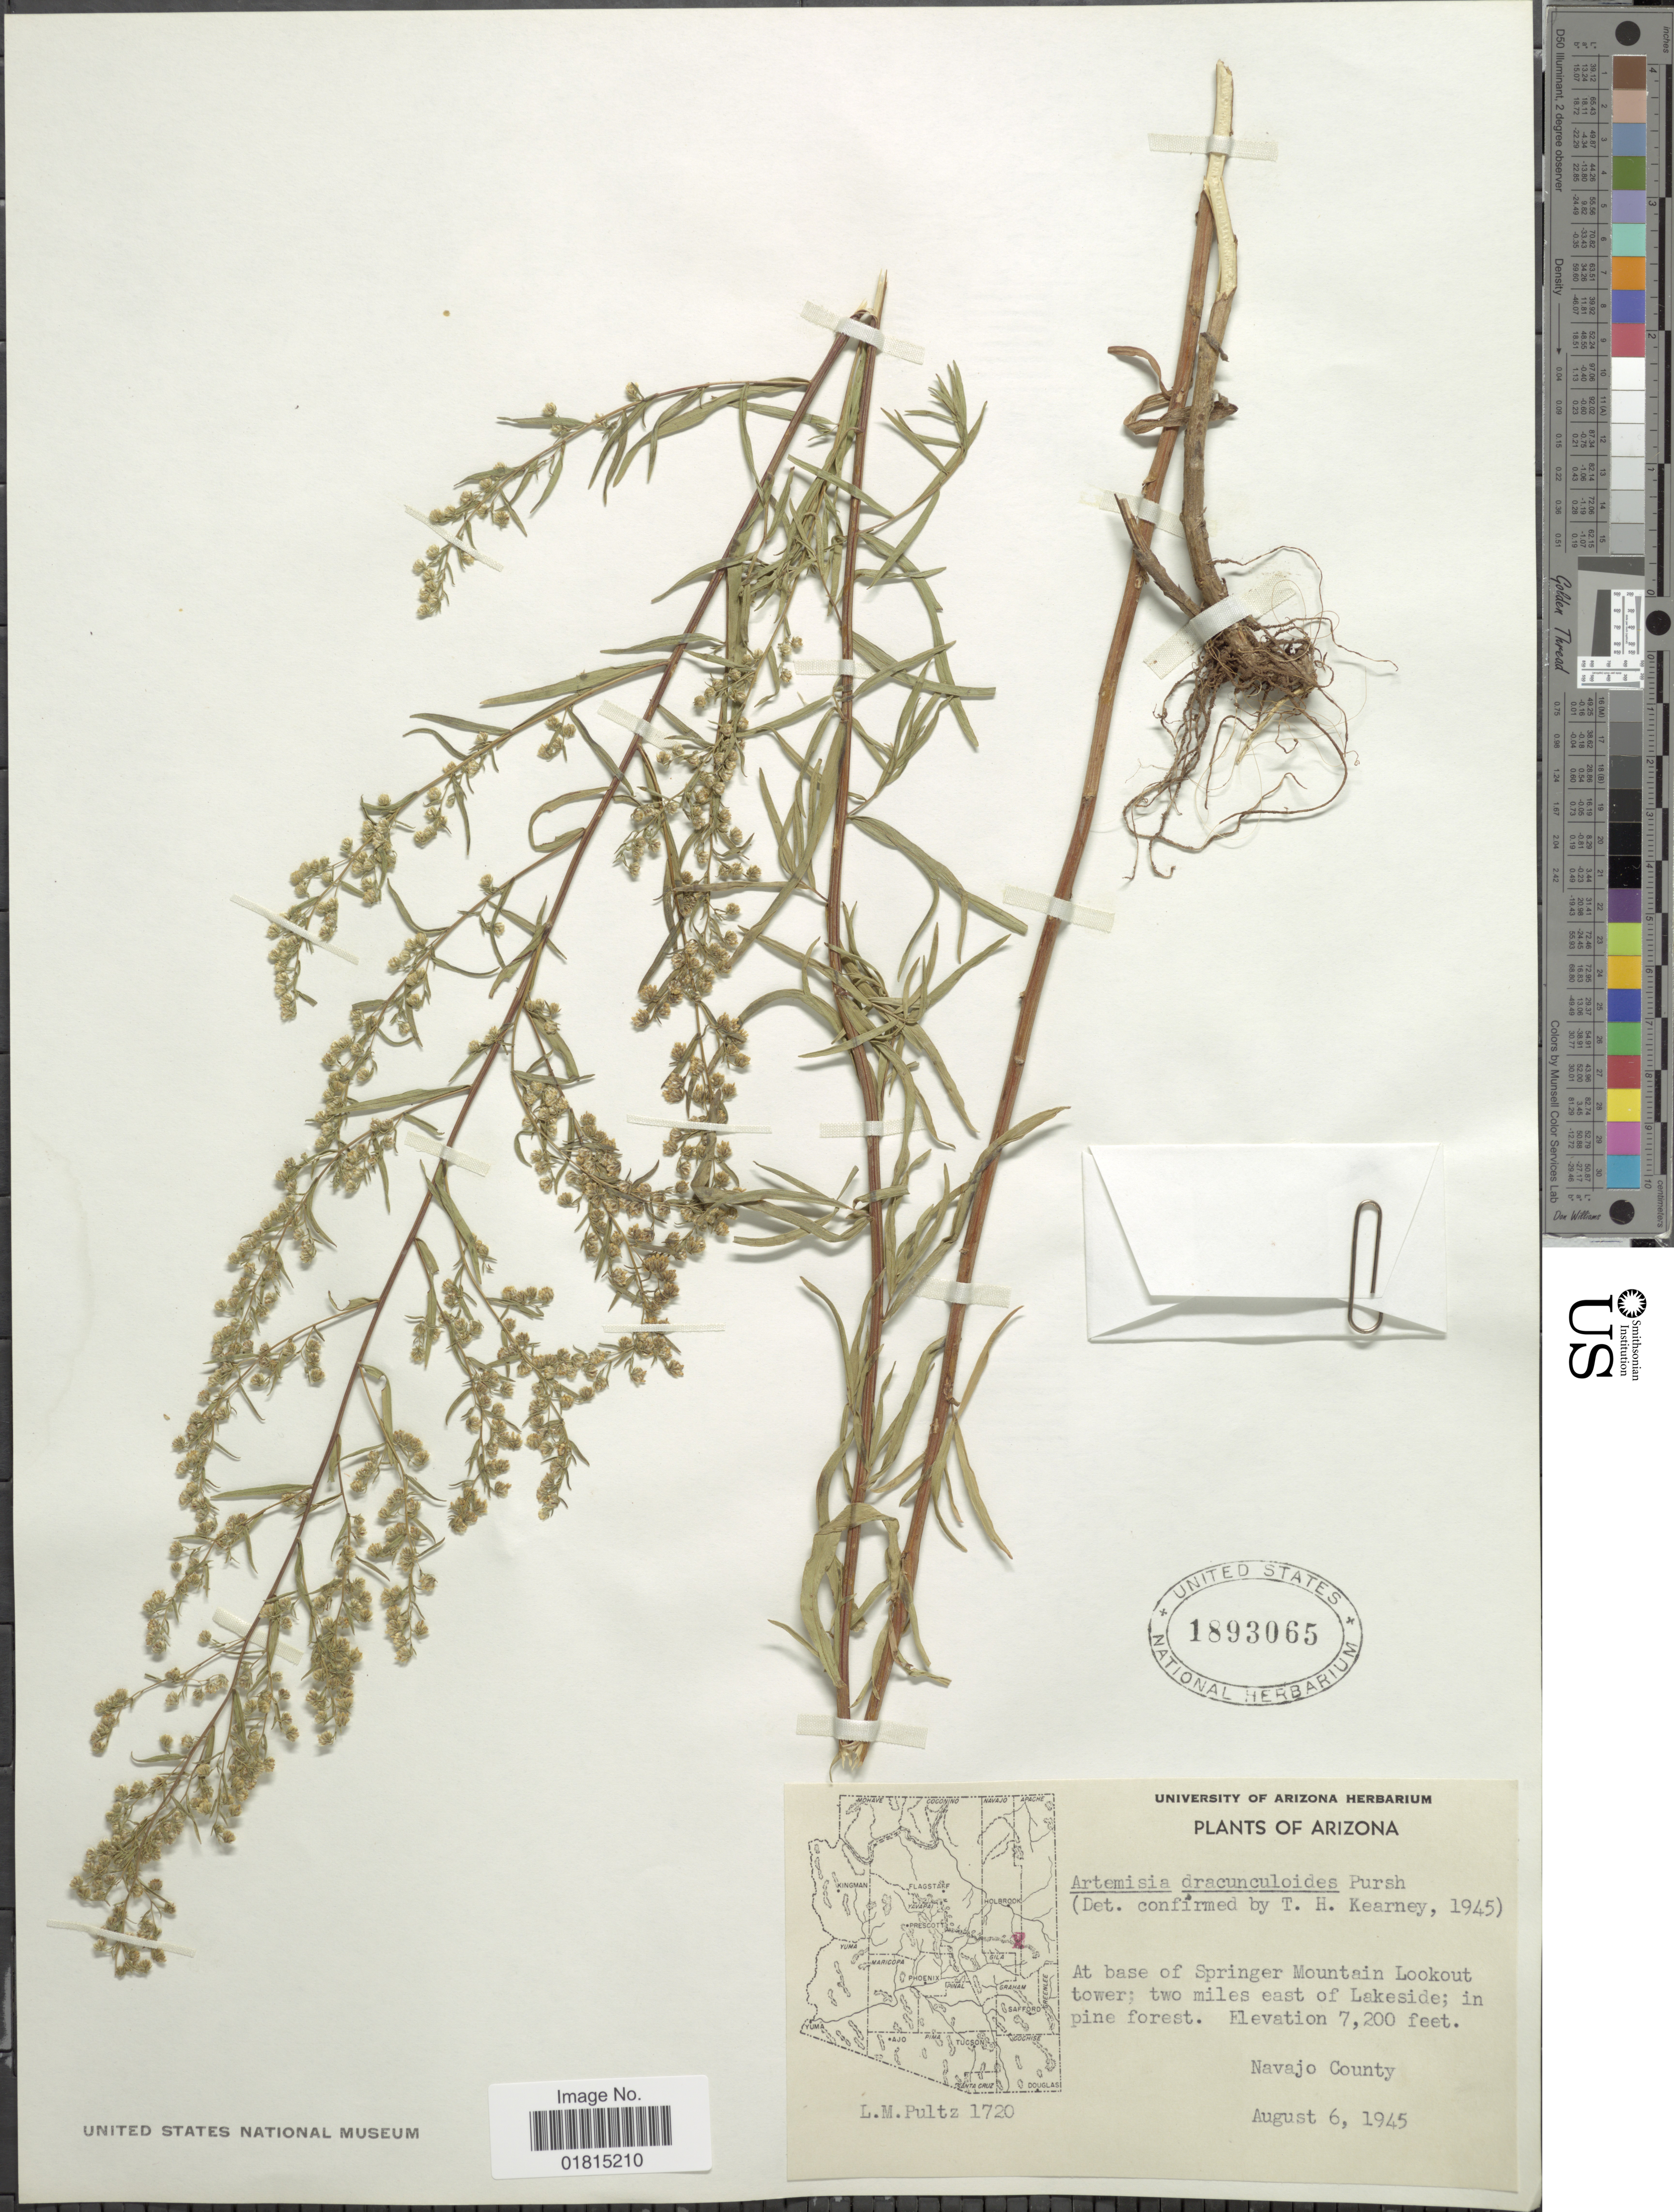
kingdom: Plantae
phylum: Tracheophyta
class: Magnoliopsida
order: Asterales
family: Asteraceae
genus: Artemisia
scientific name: Artemisia dracunculoides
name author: Pursh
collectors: L. Pultz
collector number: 1720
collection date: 1945-08-06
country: United States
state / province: Arizona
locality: At base of Springer Mountain Lookout tower; two miles east of Lakeside. Navajo County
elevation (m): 2195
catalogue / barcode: US 1893065